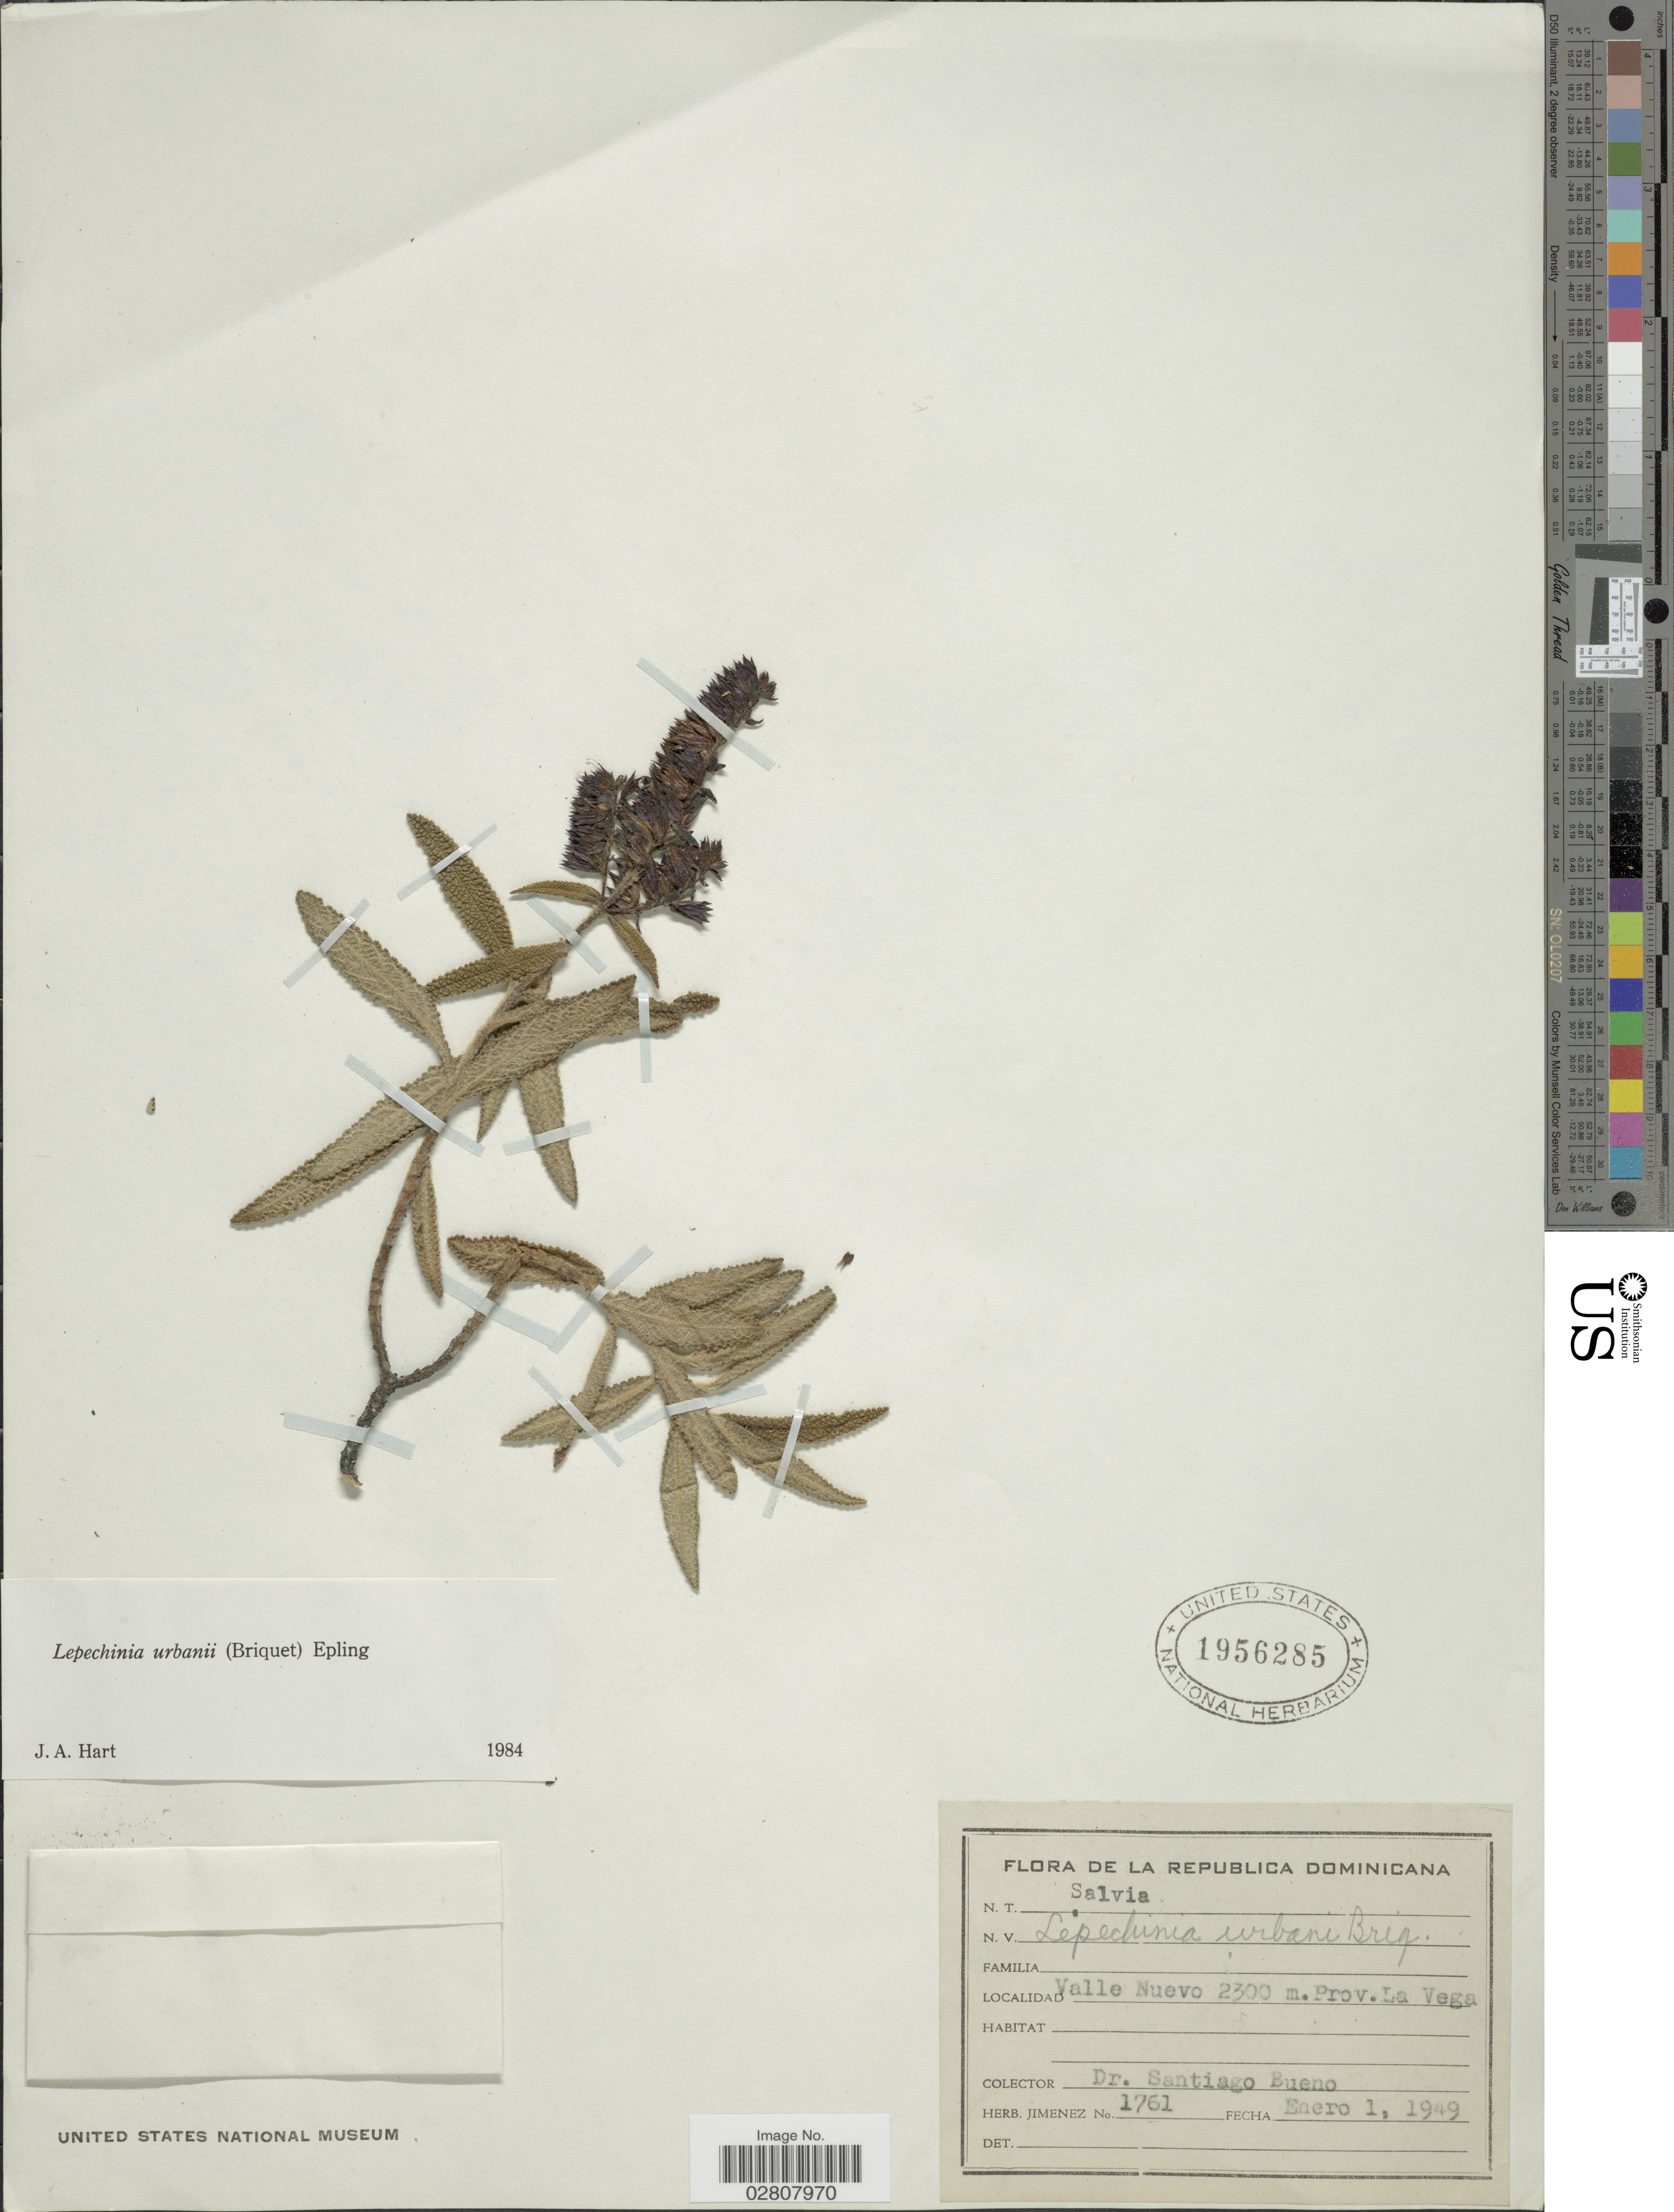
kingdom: Plantae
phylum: Tracheophyta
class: Magnoliopsida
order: Lamiales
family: Lamiaceae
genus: Lepechinia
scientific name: Lepechinia urbanii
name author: (Briq.) Epling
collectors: S. Bueno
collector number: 1761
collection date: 1949-01-01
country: Dominican Republic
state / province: La Vega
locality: Valle Nuevo.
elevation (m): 2300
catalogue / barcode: US 1956285